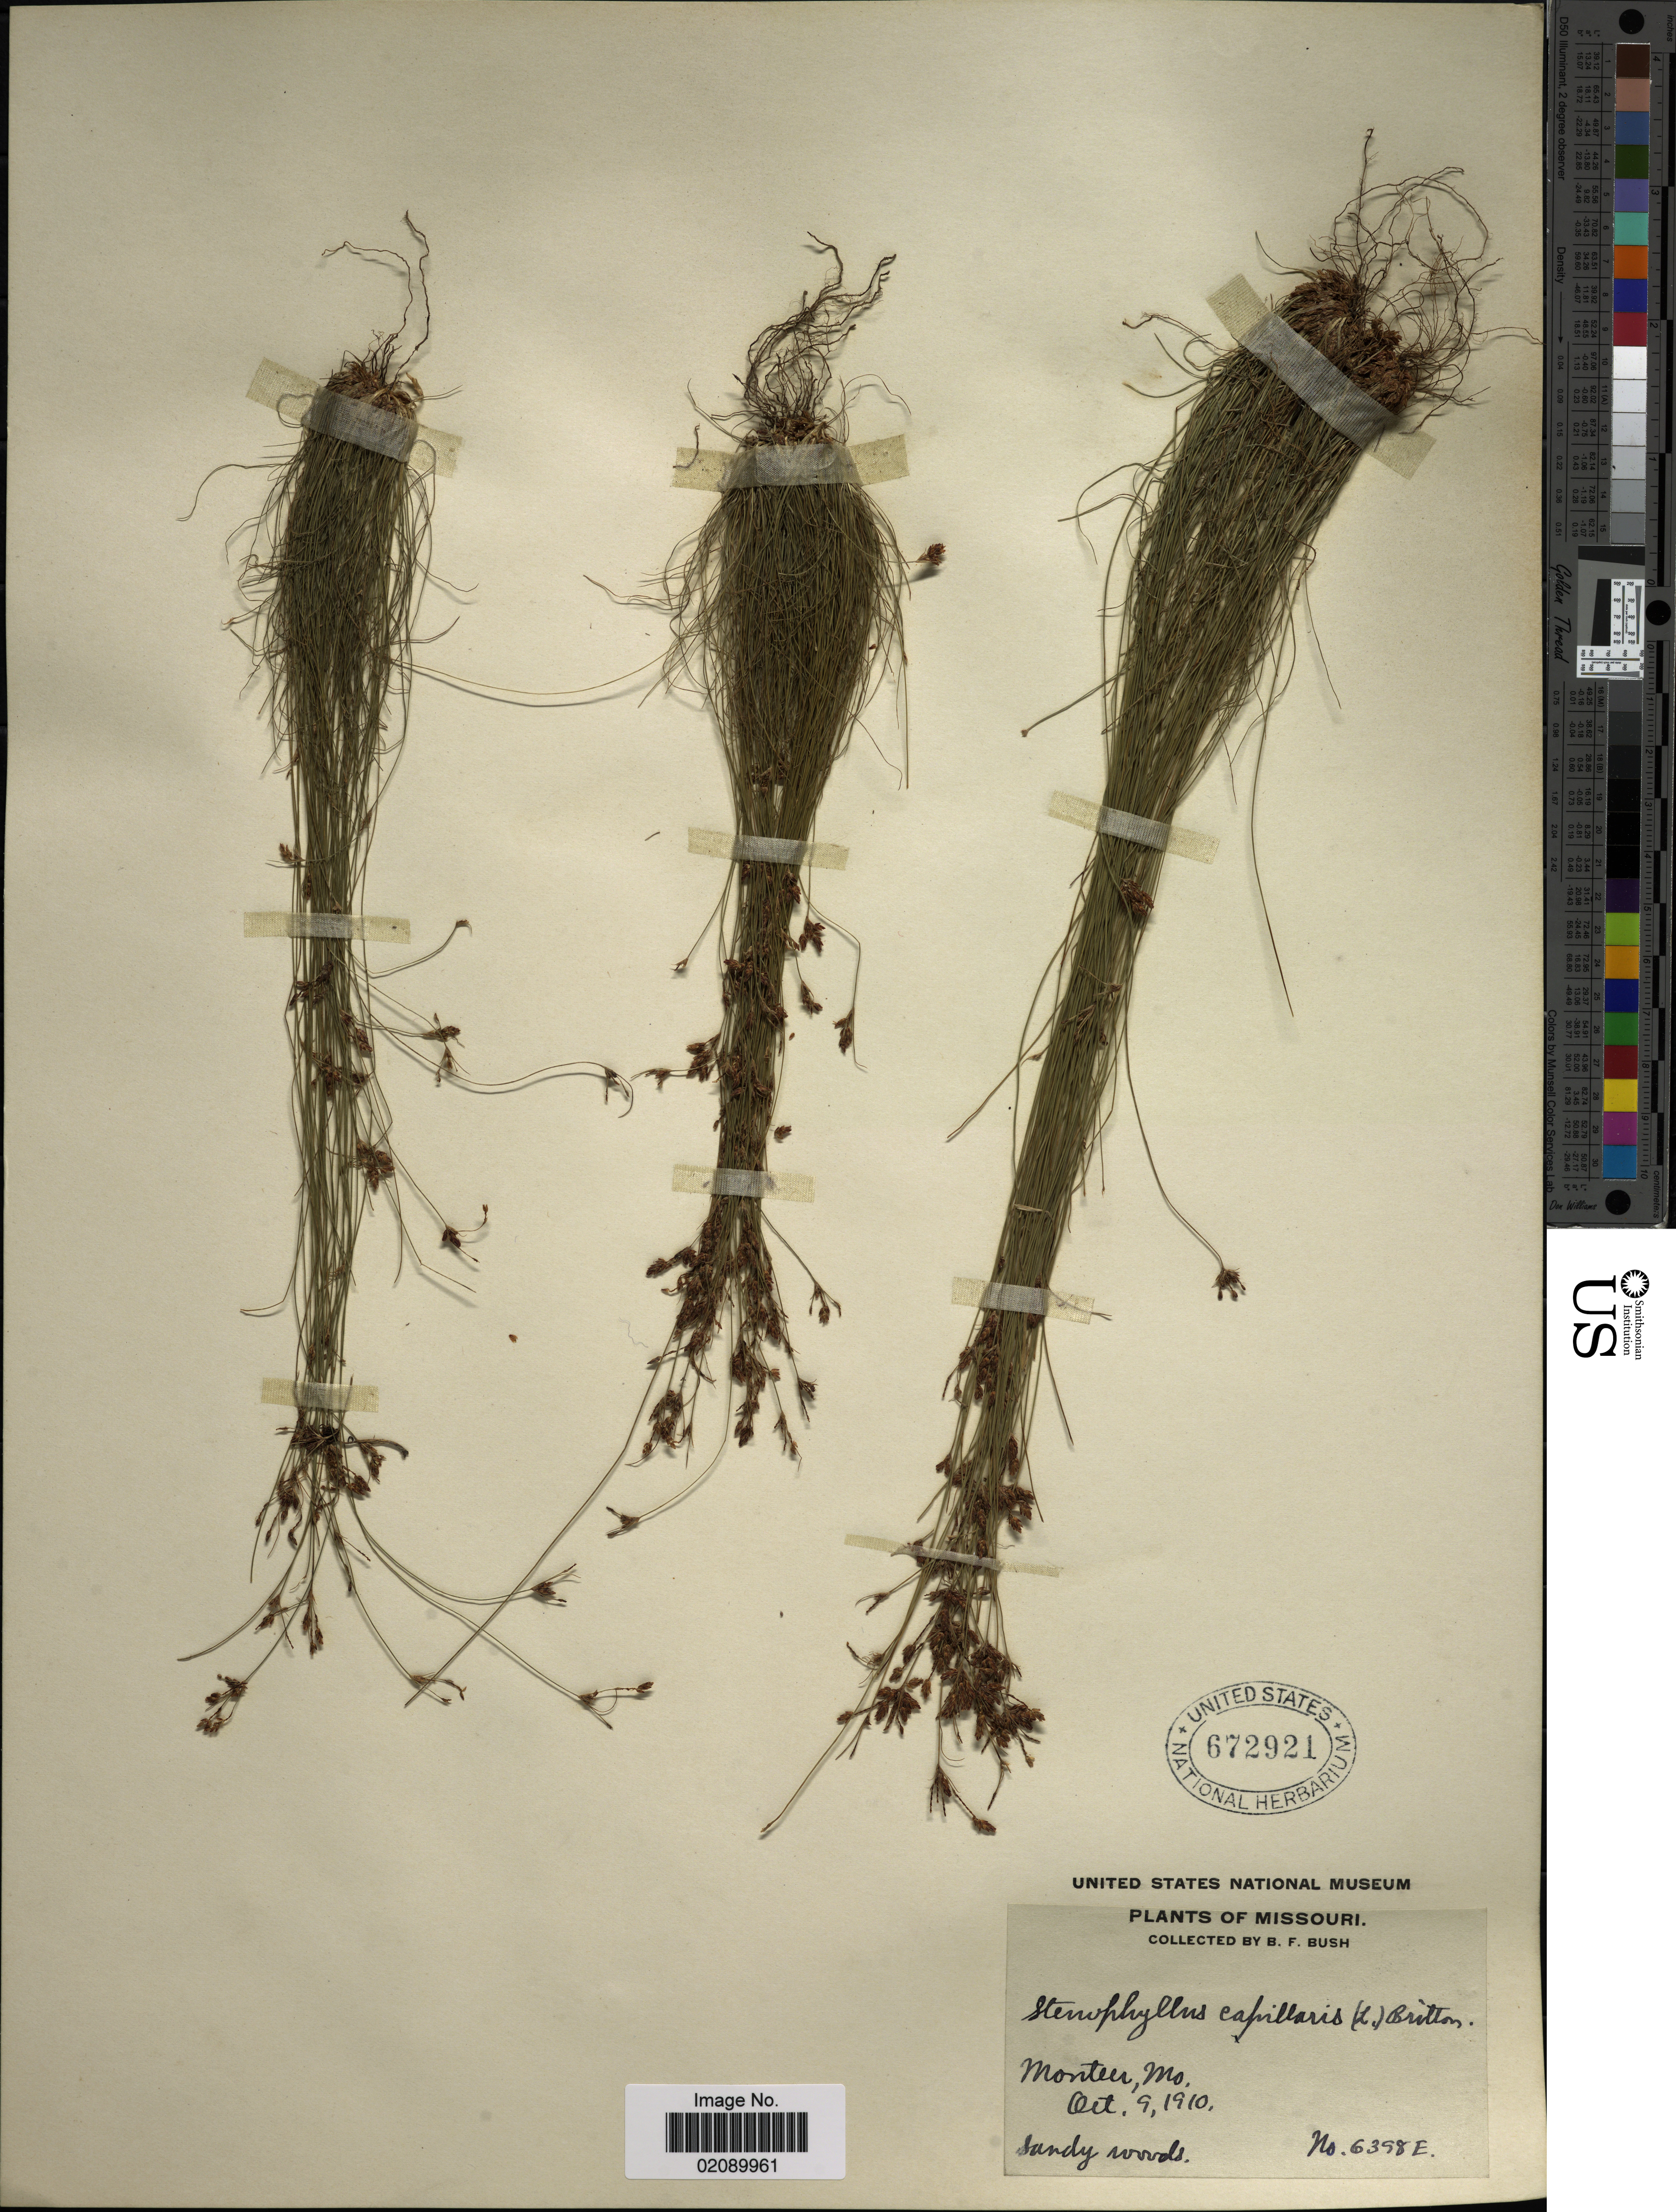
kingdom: Plantae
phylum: Tracheophyta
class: Liliopsida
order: Poales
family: Cyperaceae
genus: Bulbostylis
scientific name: Bulbostylis capillaris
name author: (L.) Kunth ex C.B. Clarke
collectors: B. F. Bush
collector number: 6398E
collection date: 1910-10-09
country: United States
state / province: Missouri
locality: Monteer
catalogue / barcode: US 672921